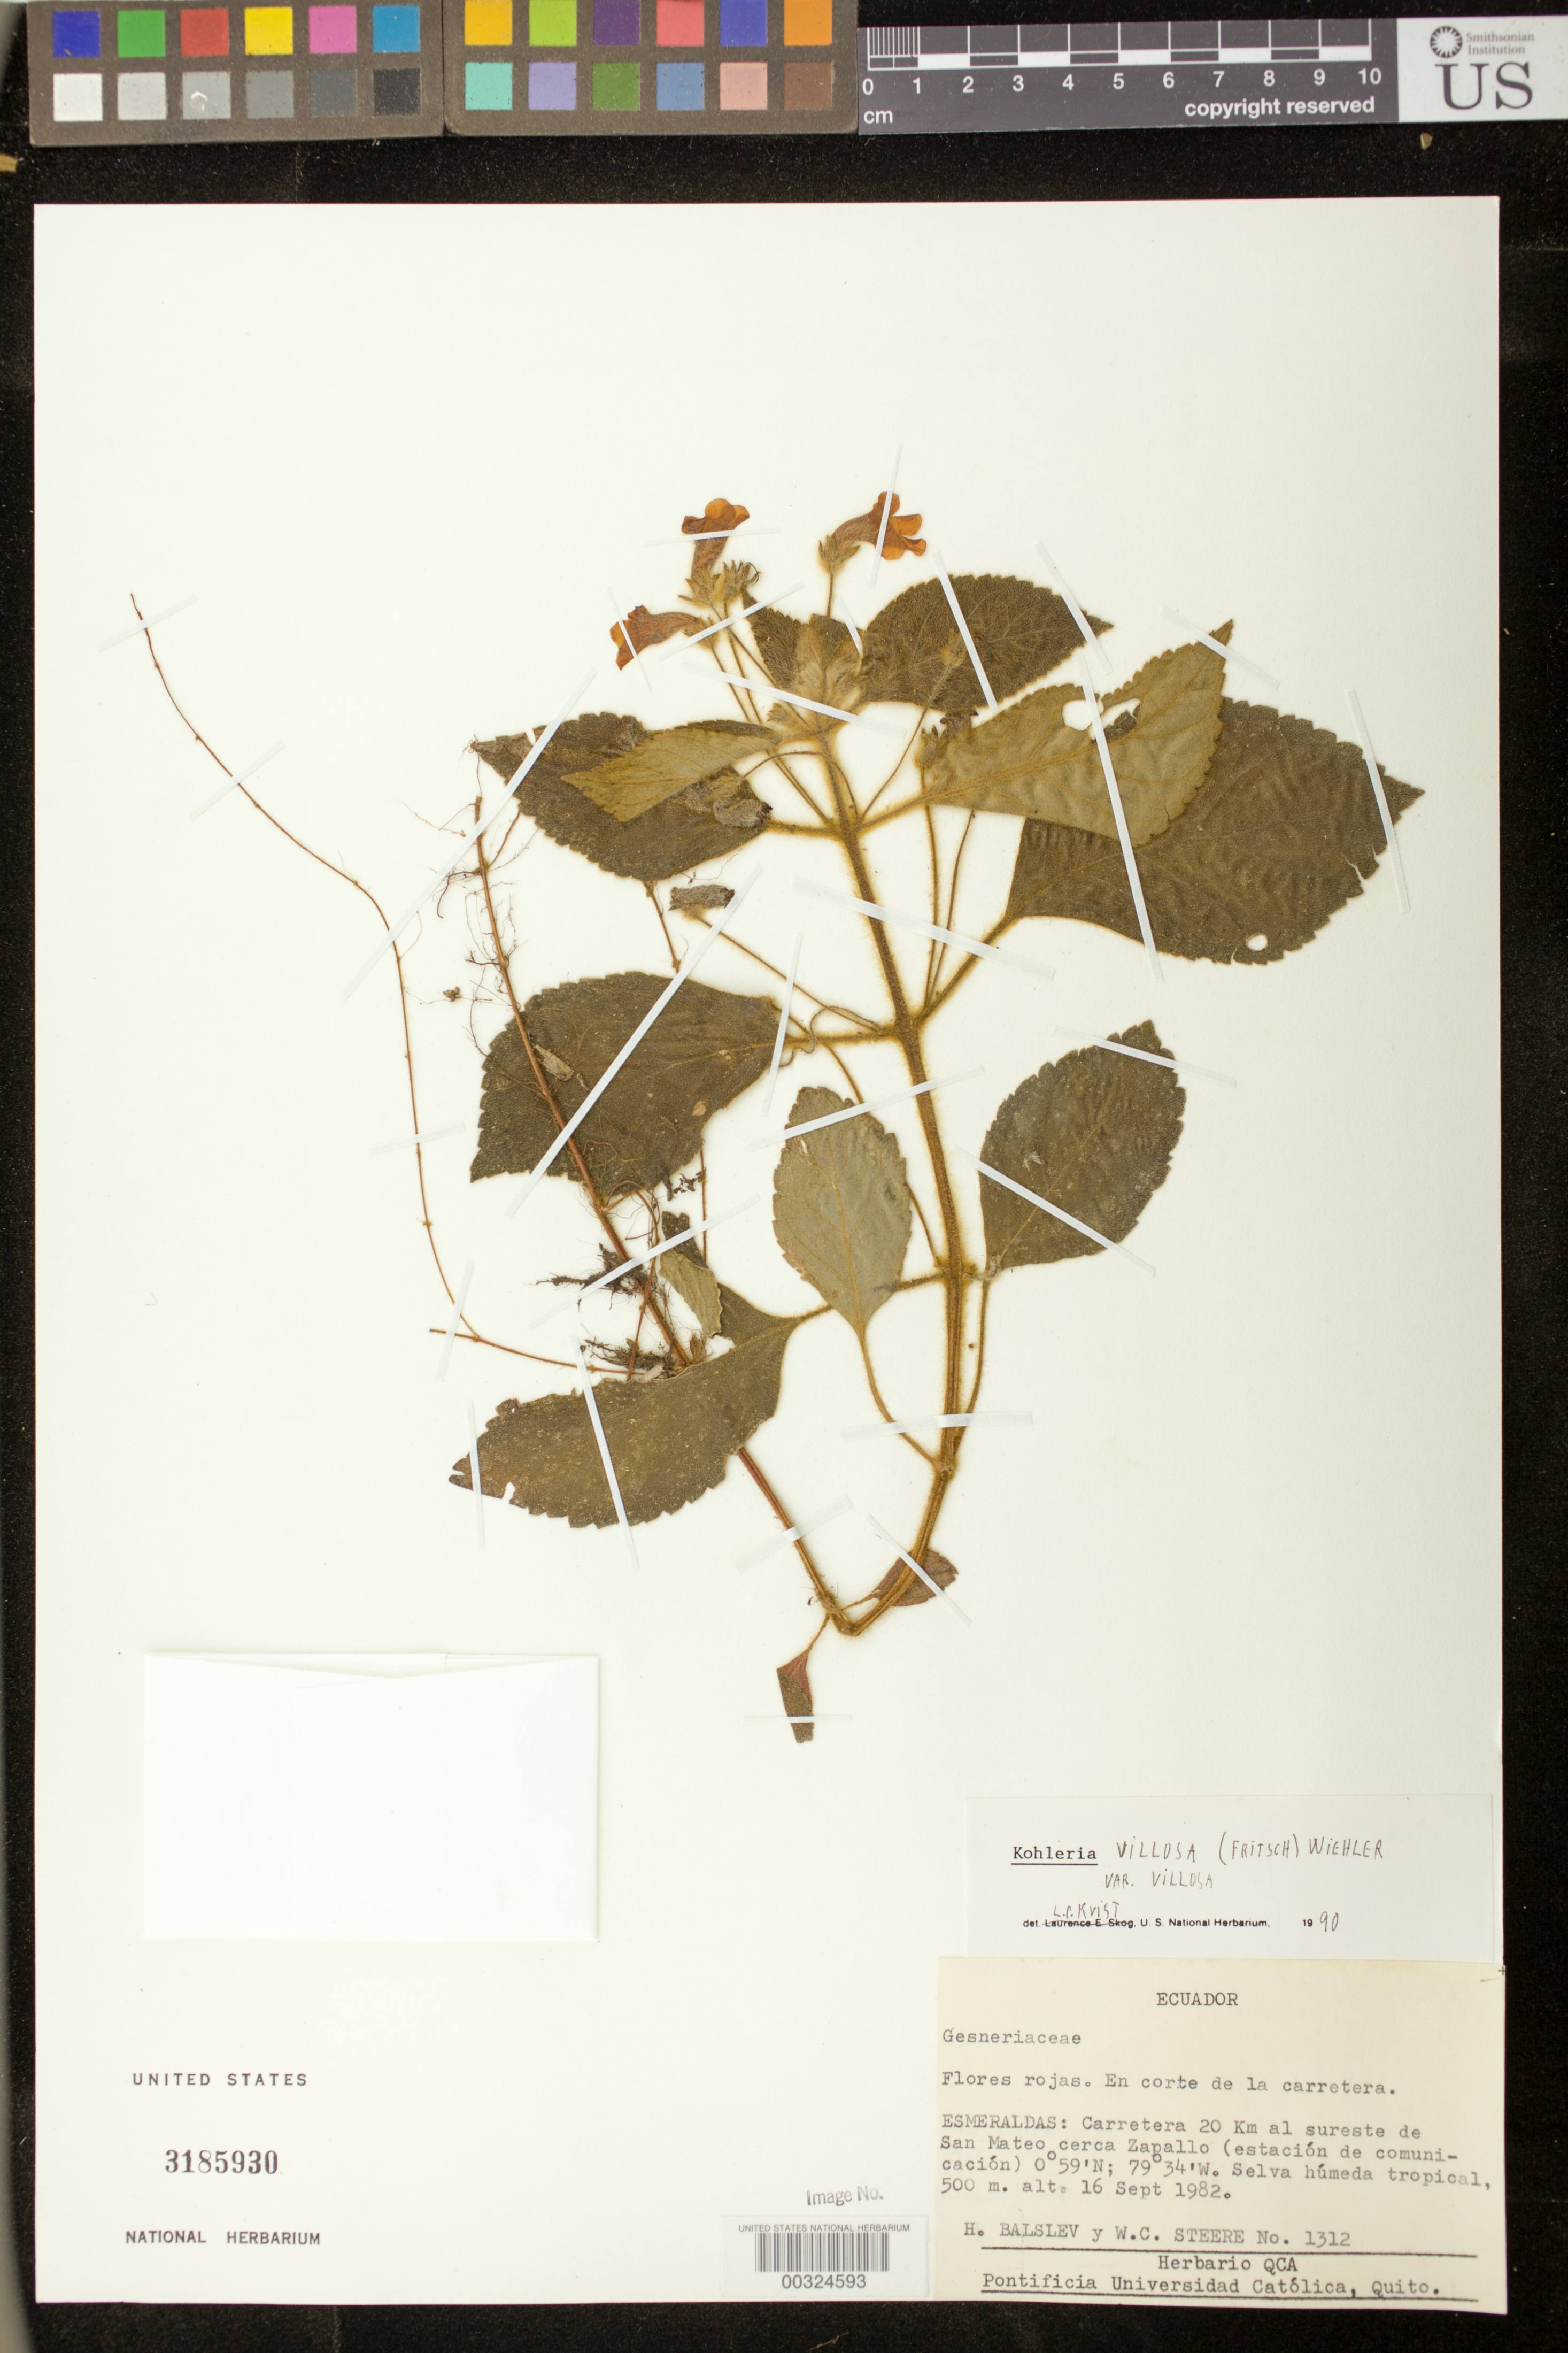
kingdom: Plantae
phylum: Tracheophyta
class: Magnoliopsida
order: Lamiales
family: Gesneriaceae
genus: Kohleria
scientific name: Kohleria villosa var. villosa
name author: (Fritsch) Wiehler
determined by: Skog, Laurence E.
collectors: H. Balslev & W. C. Steere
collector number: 1312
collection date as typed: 16 Sep 1982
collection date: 1982-09-16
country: Ecuador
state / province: Esmeraldas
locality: Carretera 20 km al SE de San Mateo cerca Zapallo (estación de comunición)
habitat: Selva húmeda tropical; en corte de la carretera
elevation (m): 500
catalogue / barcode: US 3185930